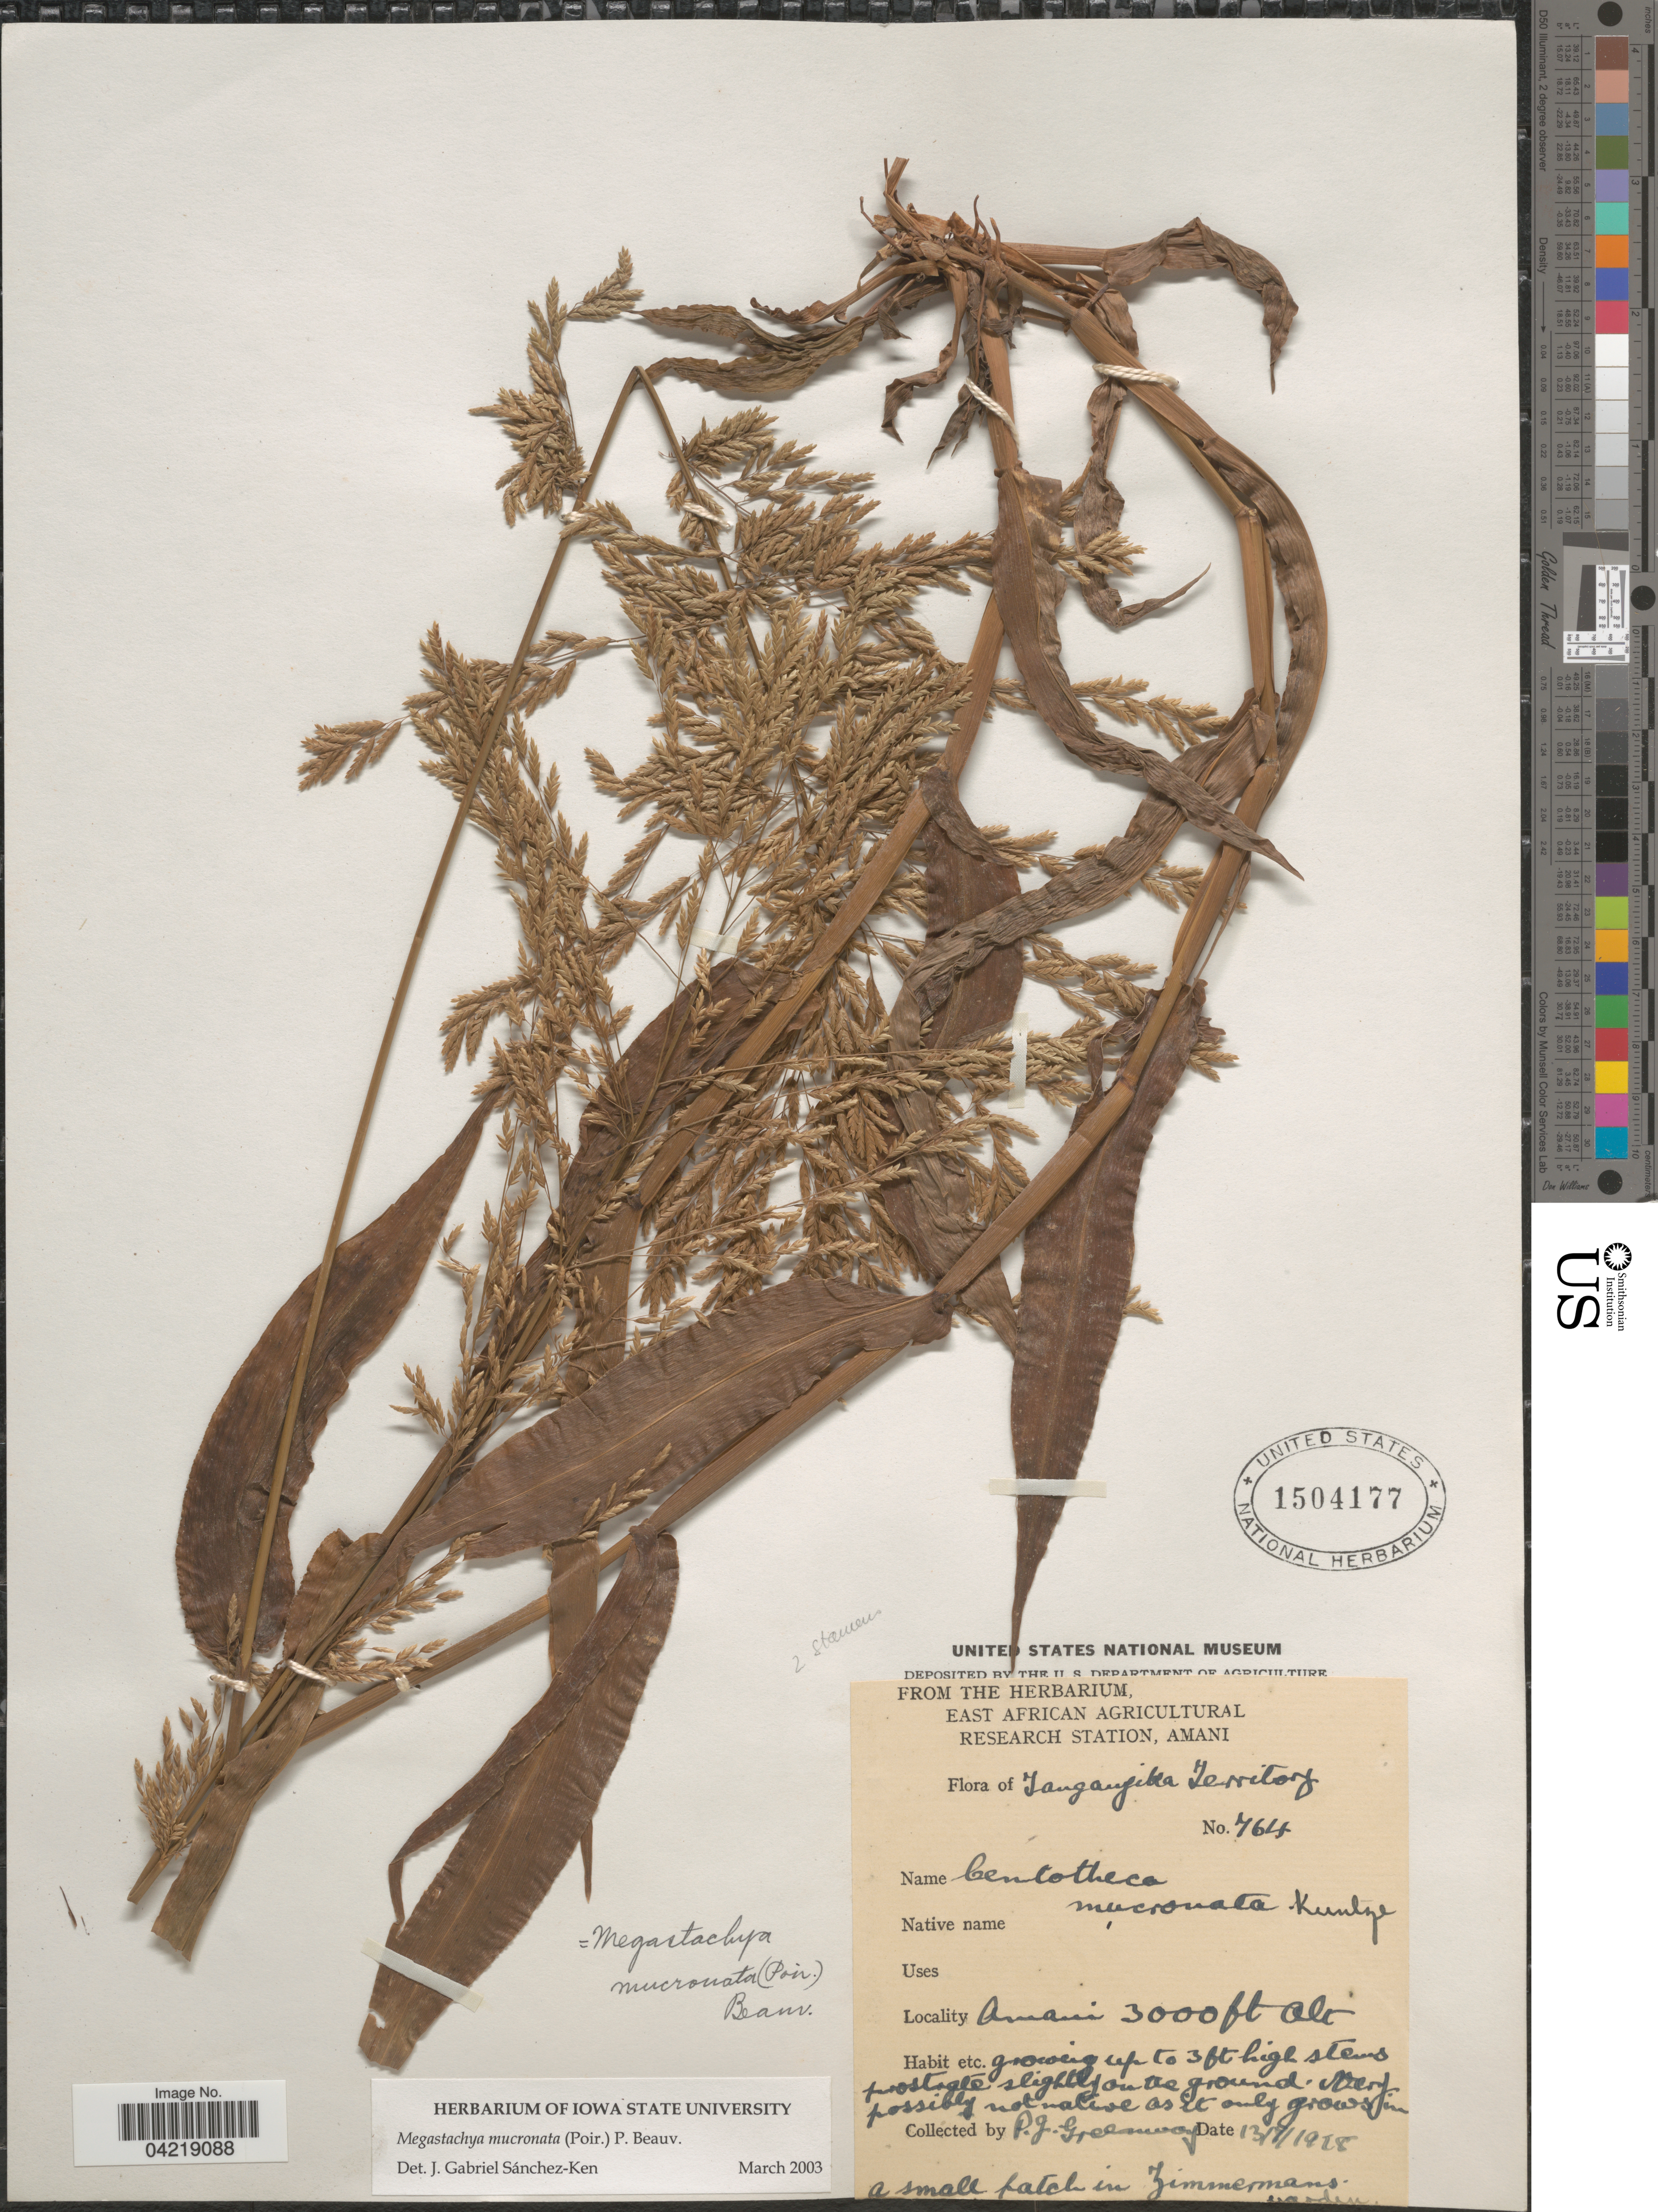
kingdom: Plantae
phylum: Tracheophyta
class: Liliopsida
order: Poales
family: Poaceae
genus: Megastachya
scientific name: Megastachya mucronata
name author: (Poir.) P. Beauv.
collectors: P. J. Greenway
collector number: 764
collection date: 1928-07-13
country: Tanzania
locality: Tanganyika Territory. Amani.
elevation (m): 914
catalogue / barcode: US 1504177